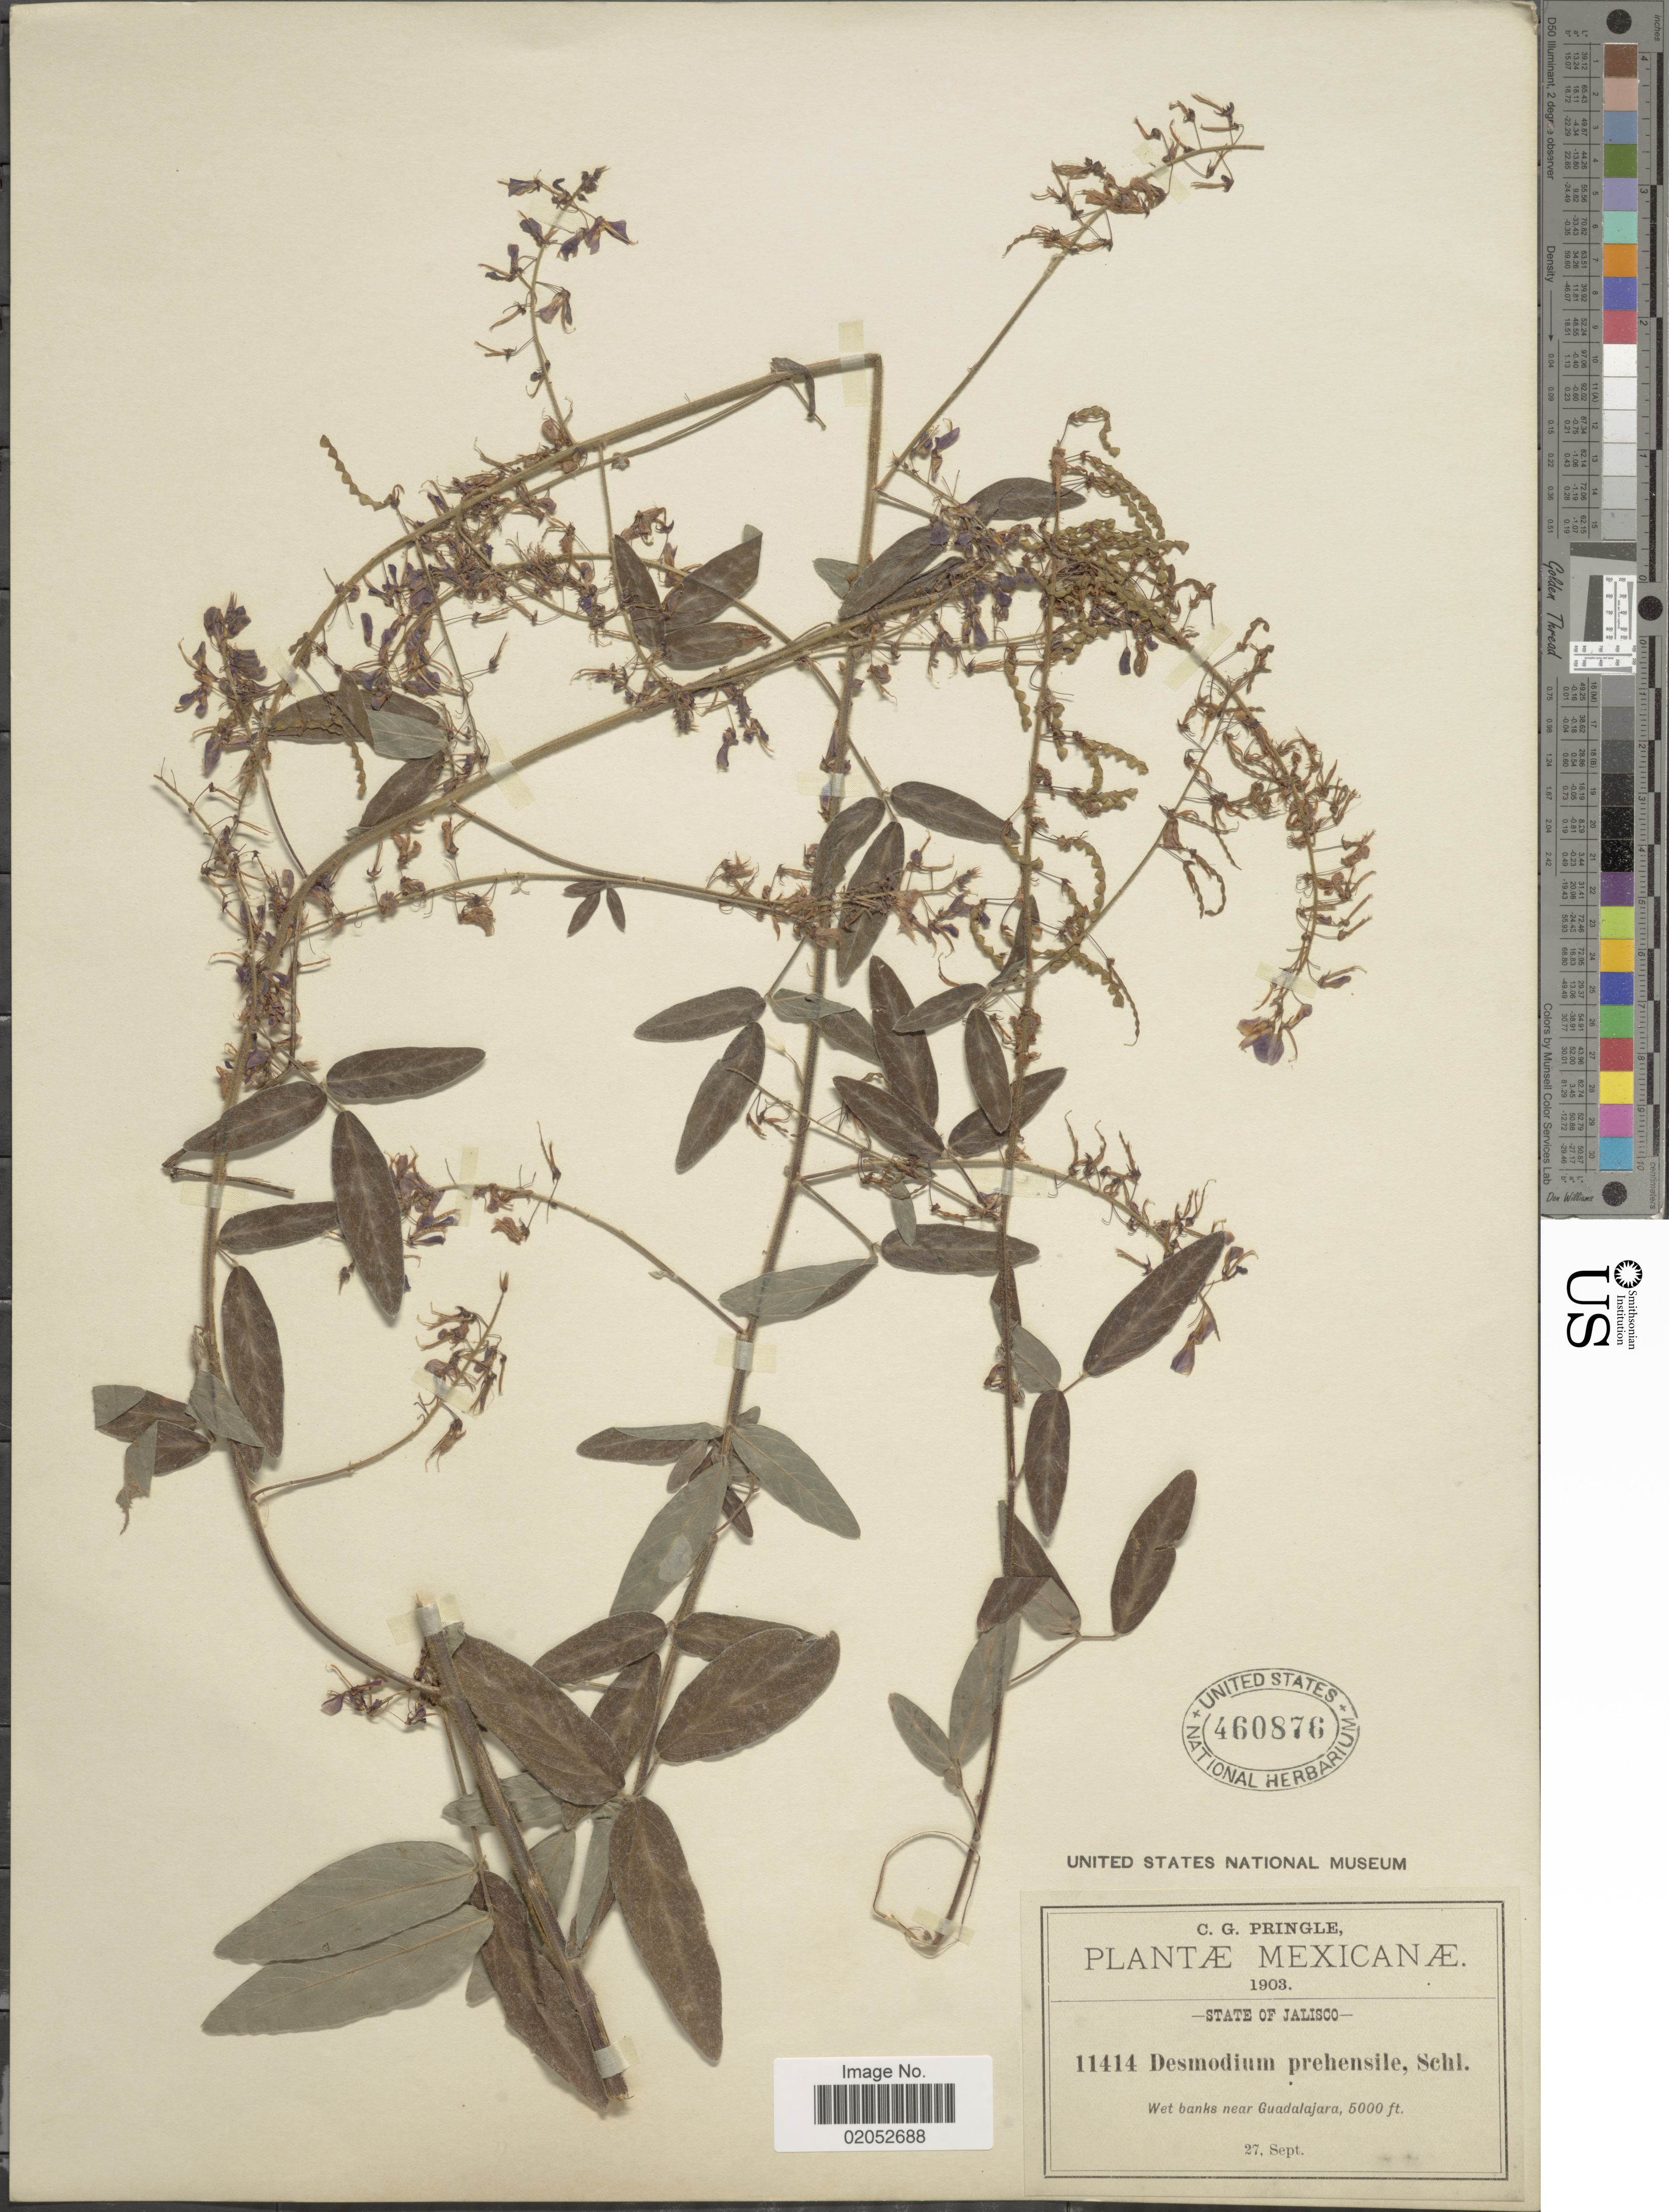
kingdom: Plantae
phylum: Tracheophyta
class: Magnoliopsida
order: Fabales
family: Fabaceae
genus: Desmodium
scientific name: Desmodium prehensile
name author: Schltdl.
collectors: C. G. Pringle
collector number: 11414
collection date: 1903-09-27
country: Mexico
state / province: Jalisco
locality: State of Jalisco, Wet banks near Guadalajara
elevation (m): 1524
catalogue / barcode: US 460876